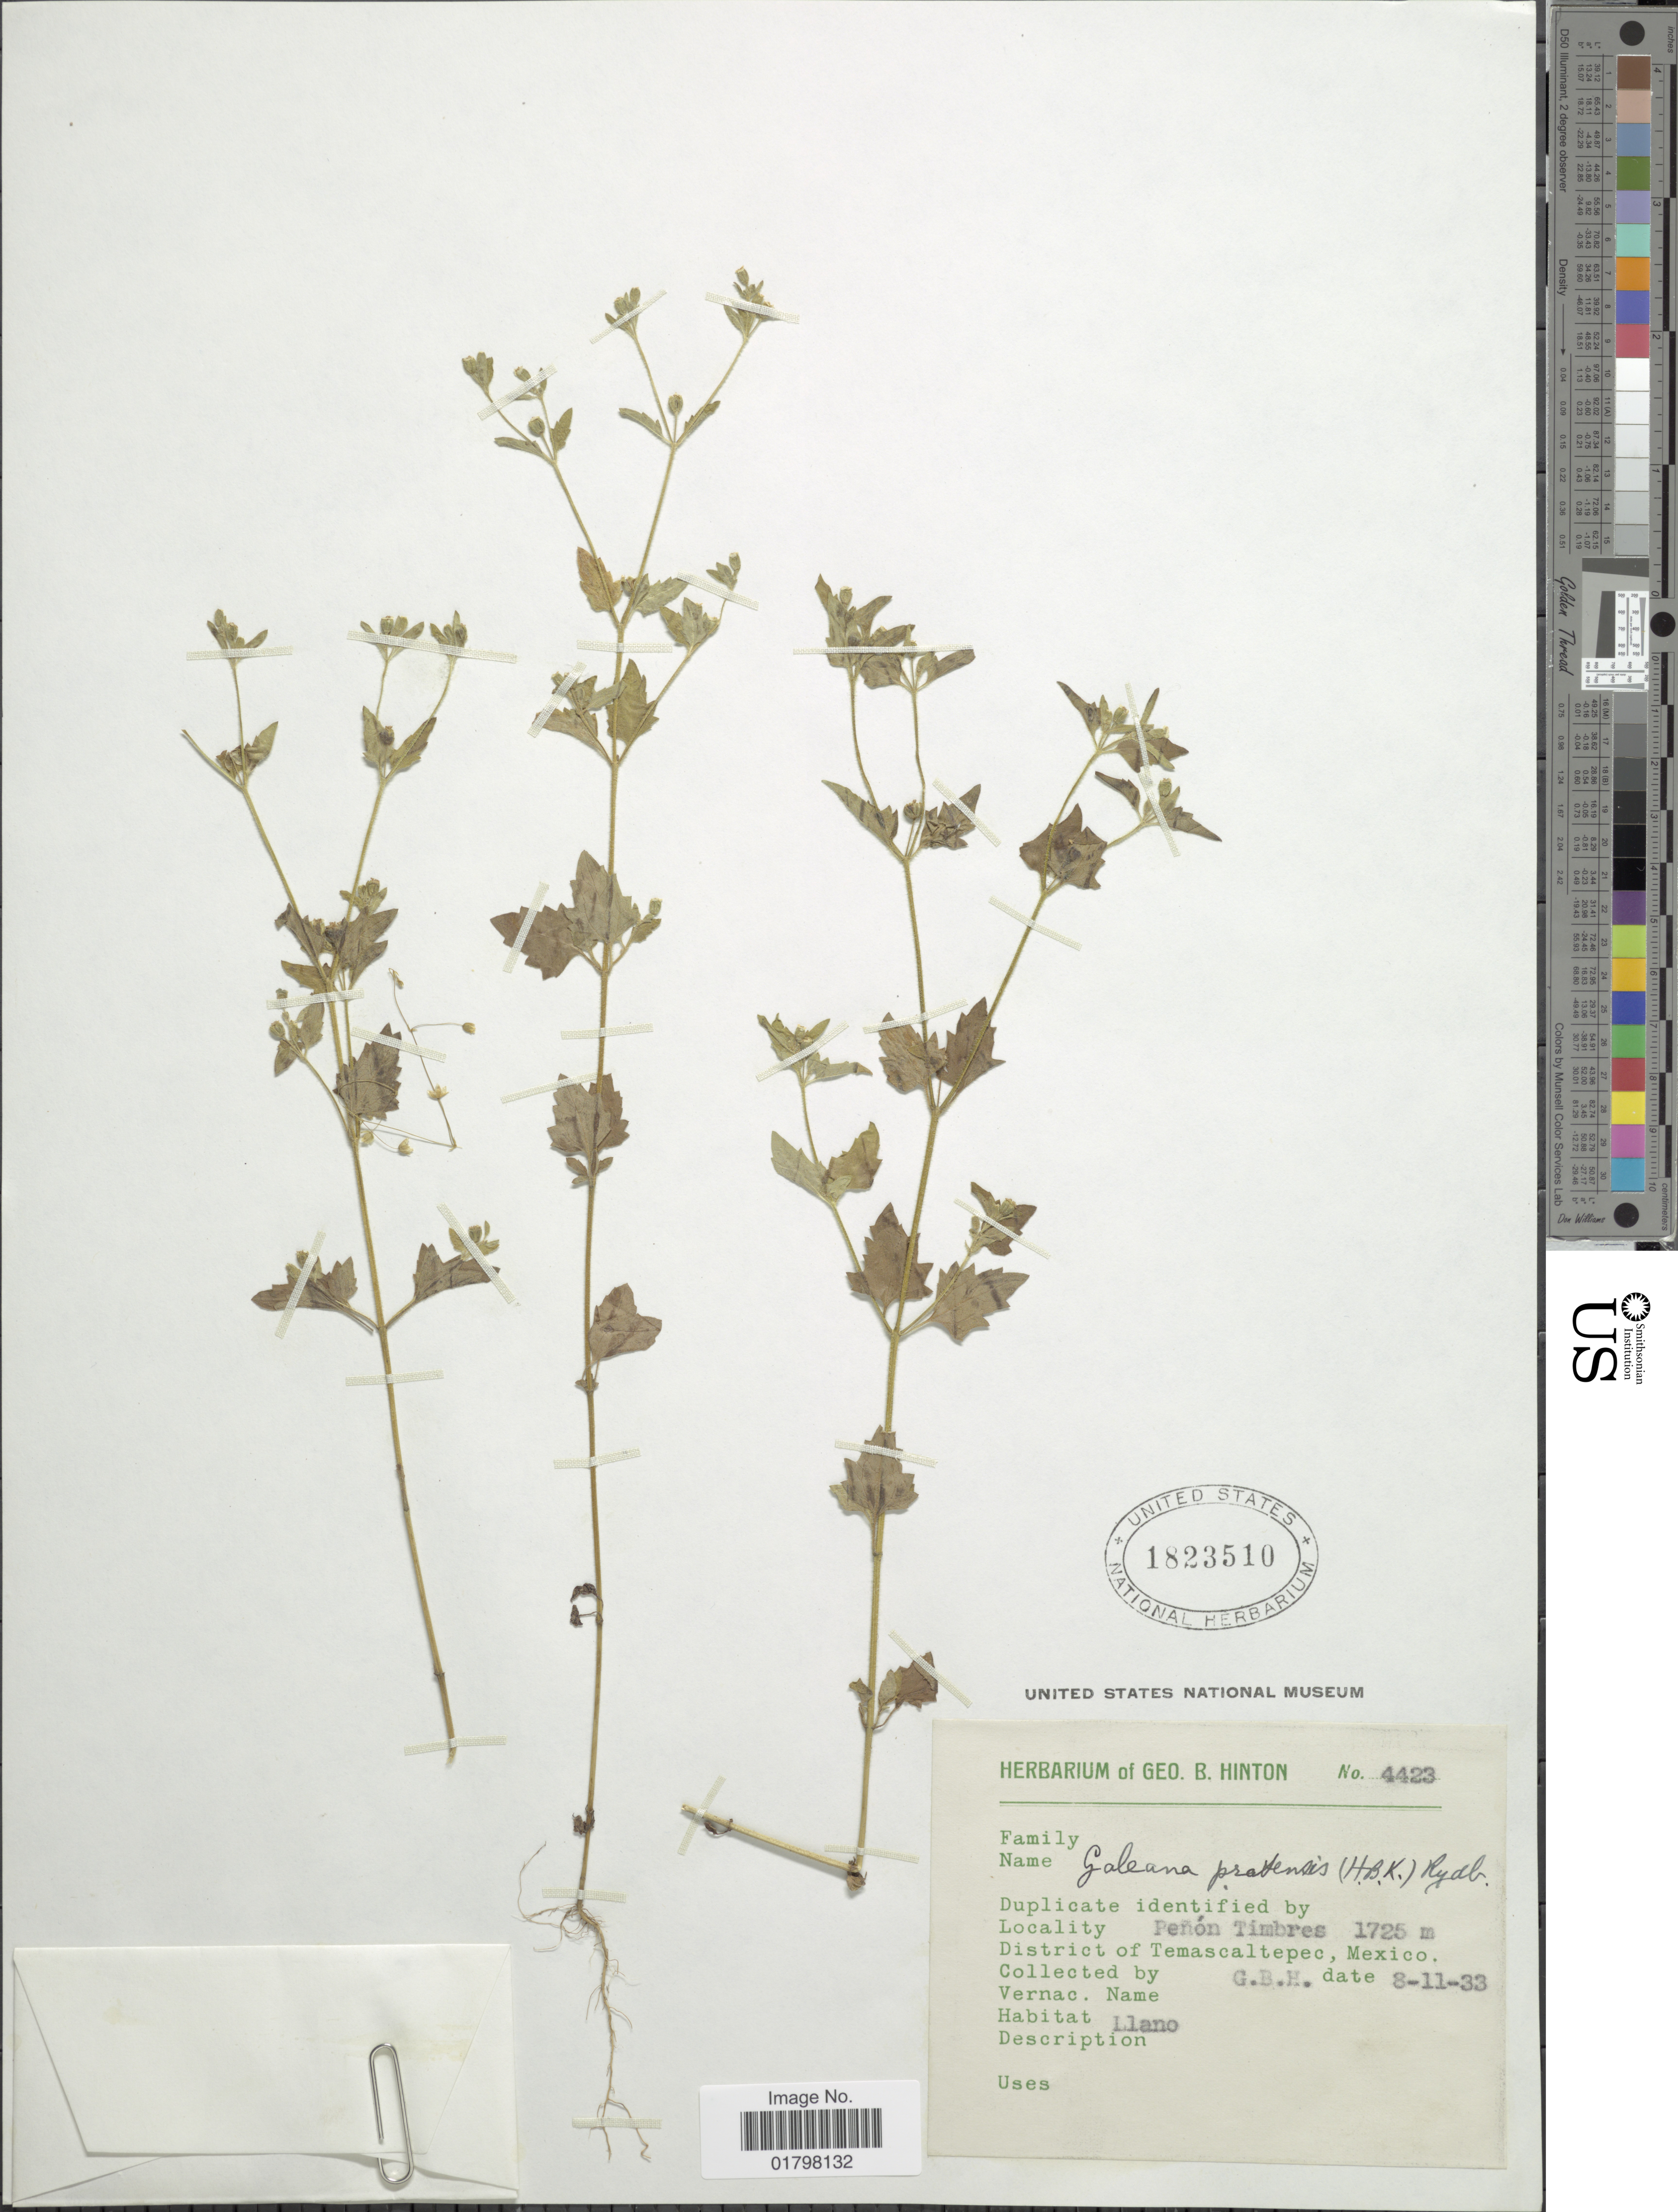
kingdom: Plantae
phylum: Tracheophyta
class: Magnoliopsida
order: Asterales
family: Asteraceae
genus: Galeana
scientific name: Galeana pratensis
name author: (Kunth) Rydb.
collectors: G. B. Hinton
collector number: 4423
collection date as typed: Transcribed d/m/y: 11/8/33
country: Mexico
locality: Peñón Timbres. District Temascaltepec, Mexico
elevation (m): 1725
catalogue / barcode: US 1823510